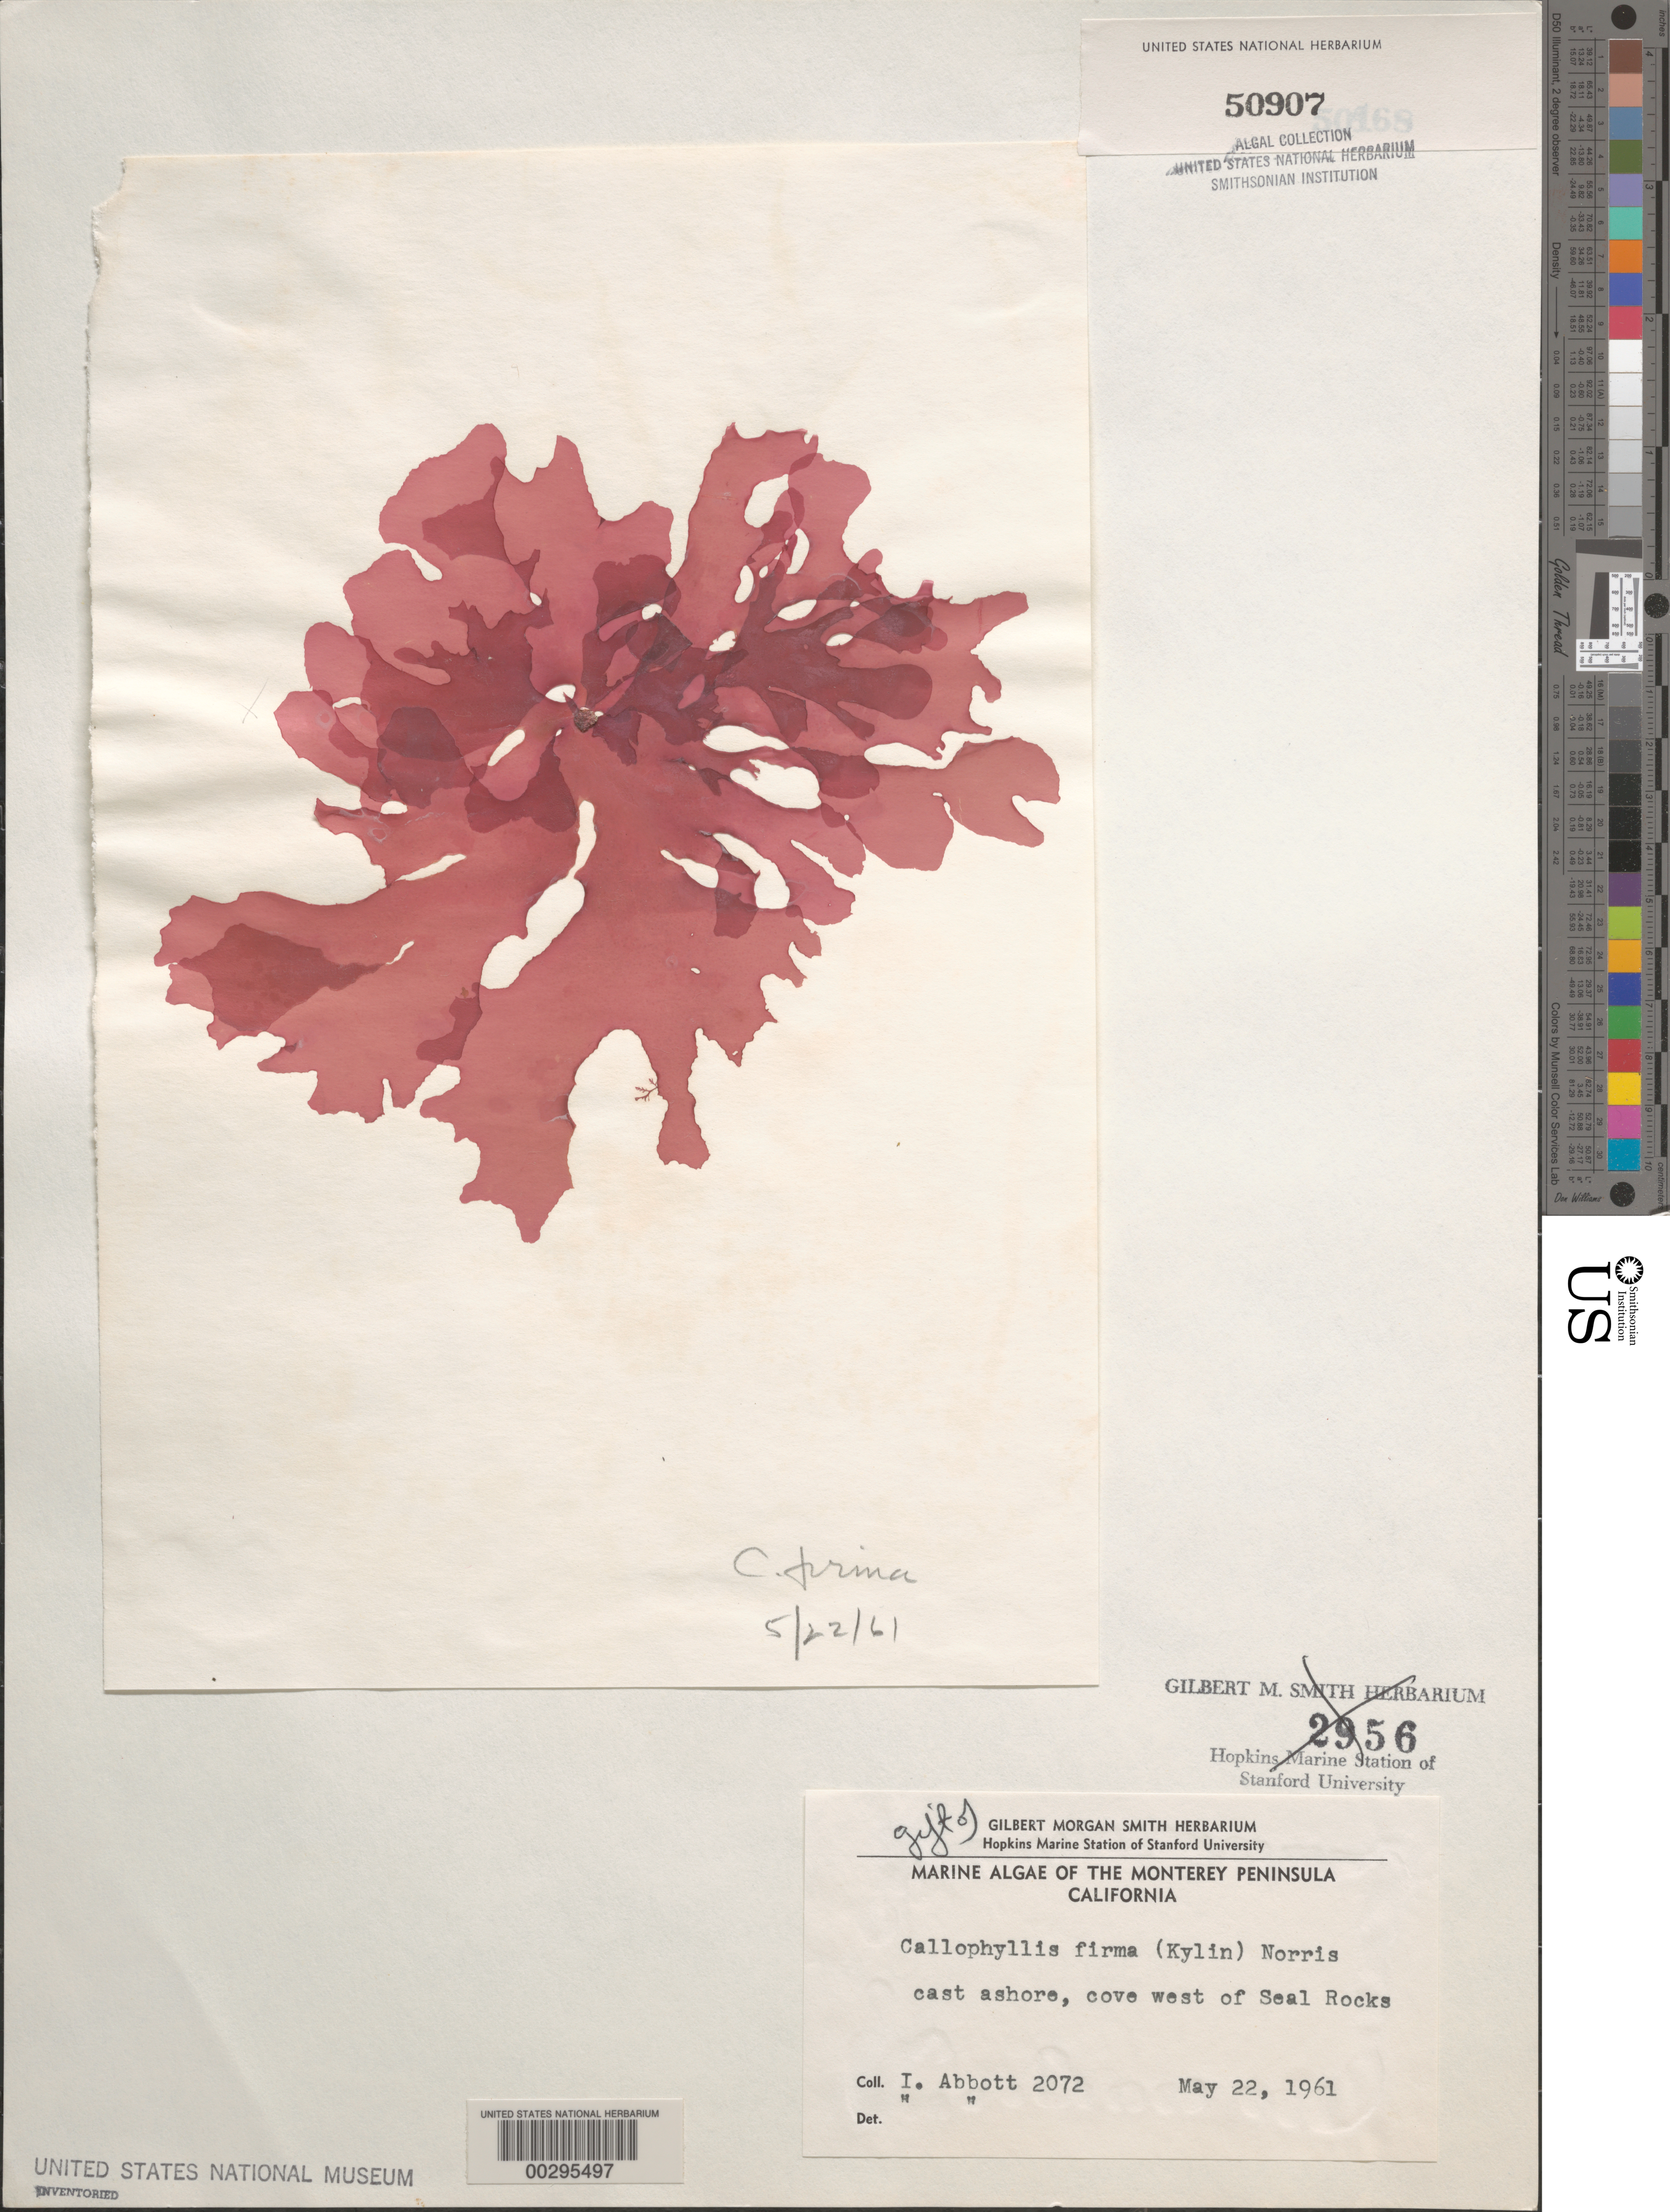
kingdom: Plantae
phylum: Rhodophyta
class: Florideophyceae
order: Gigartinales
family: Kallymeniaceae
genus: Salishia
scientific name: Salishia firma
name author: (Kylin) Clarkston & G.W. Saunders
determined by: Algae name updating Project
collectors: I. A. Abbott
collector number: IAA 2072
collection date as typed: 22 May 1961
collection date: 1961-05-22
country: United States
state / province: California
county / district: Monterey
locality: Cove west of Seal Rocks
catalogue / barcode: US 50907